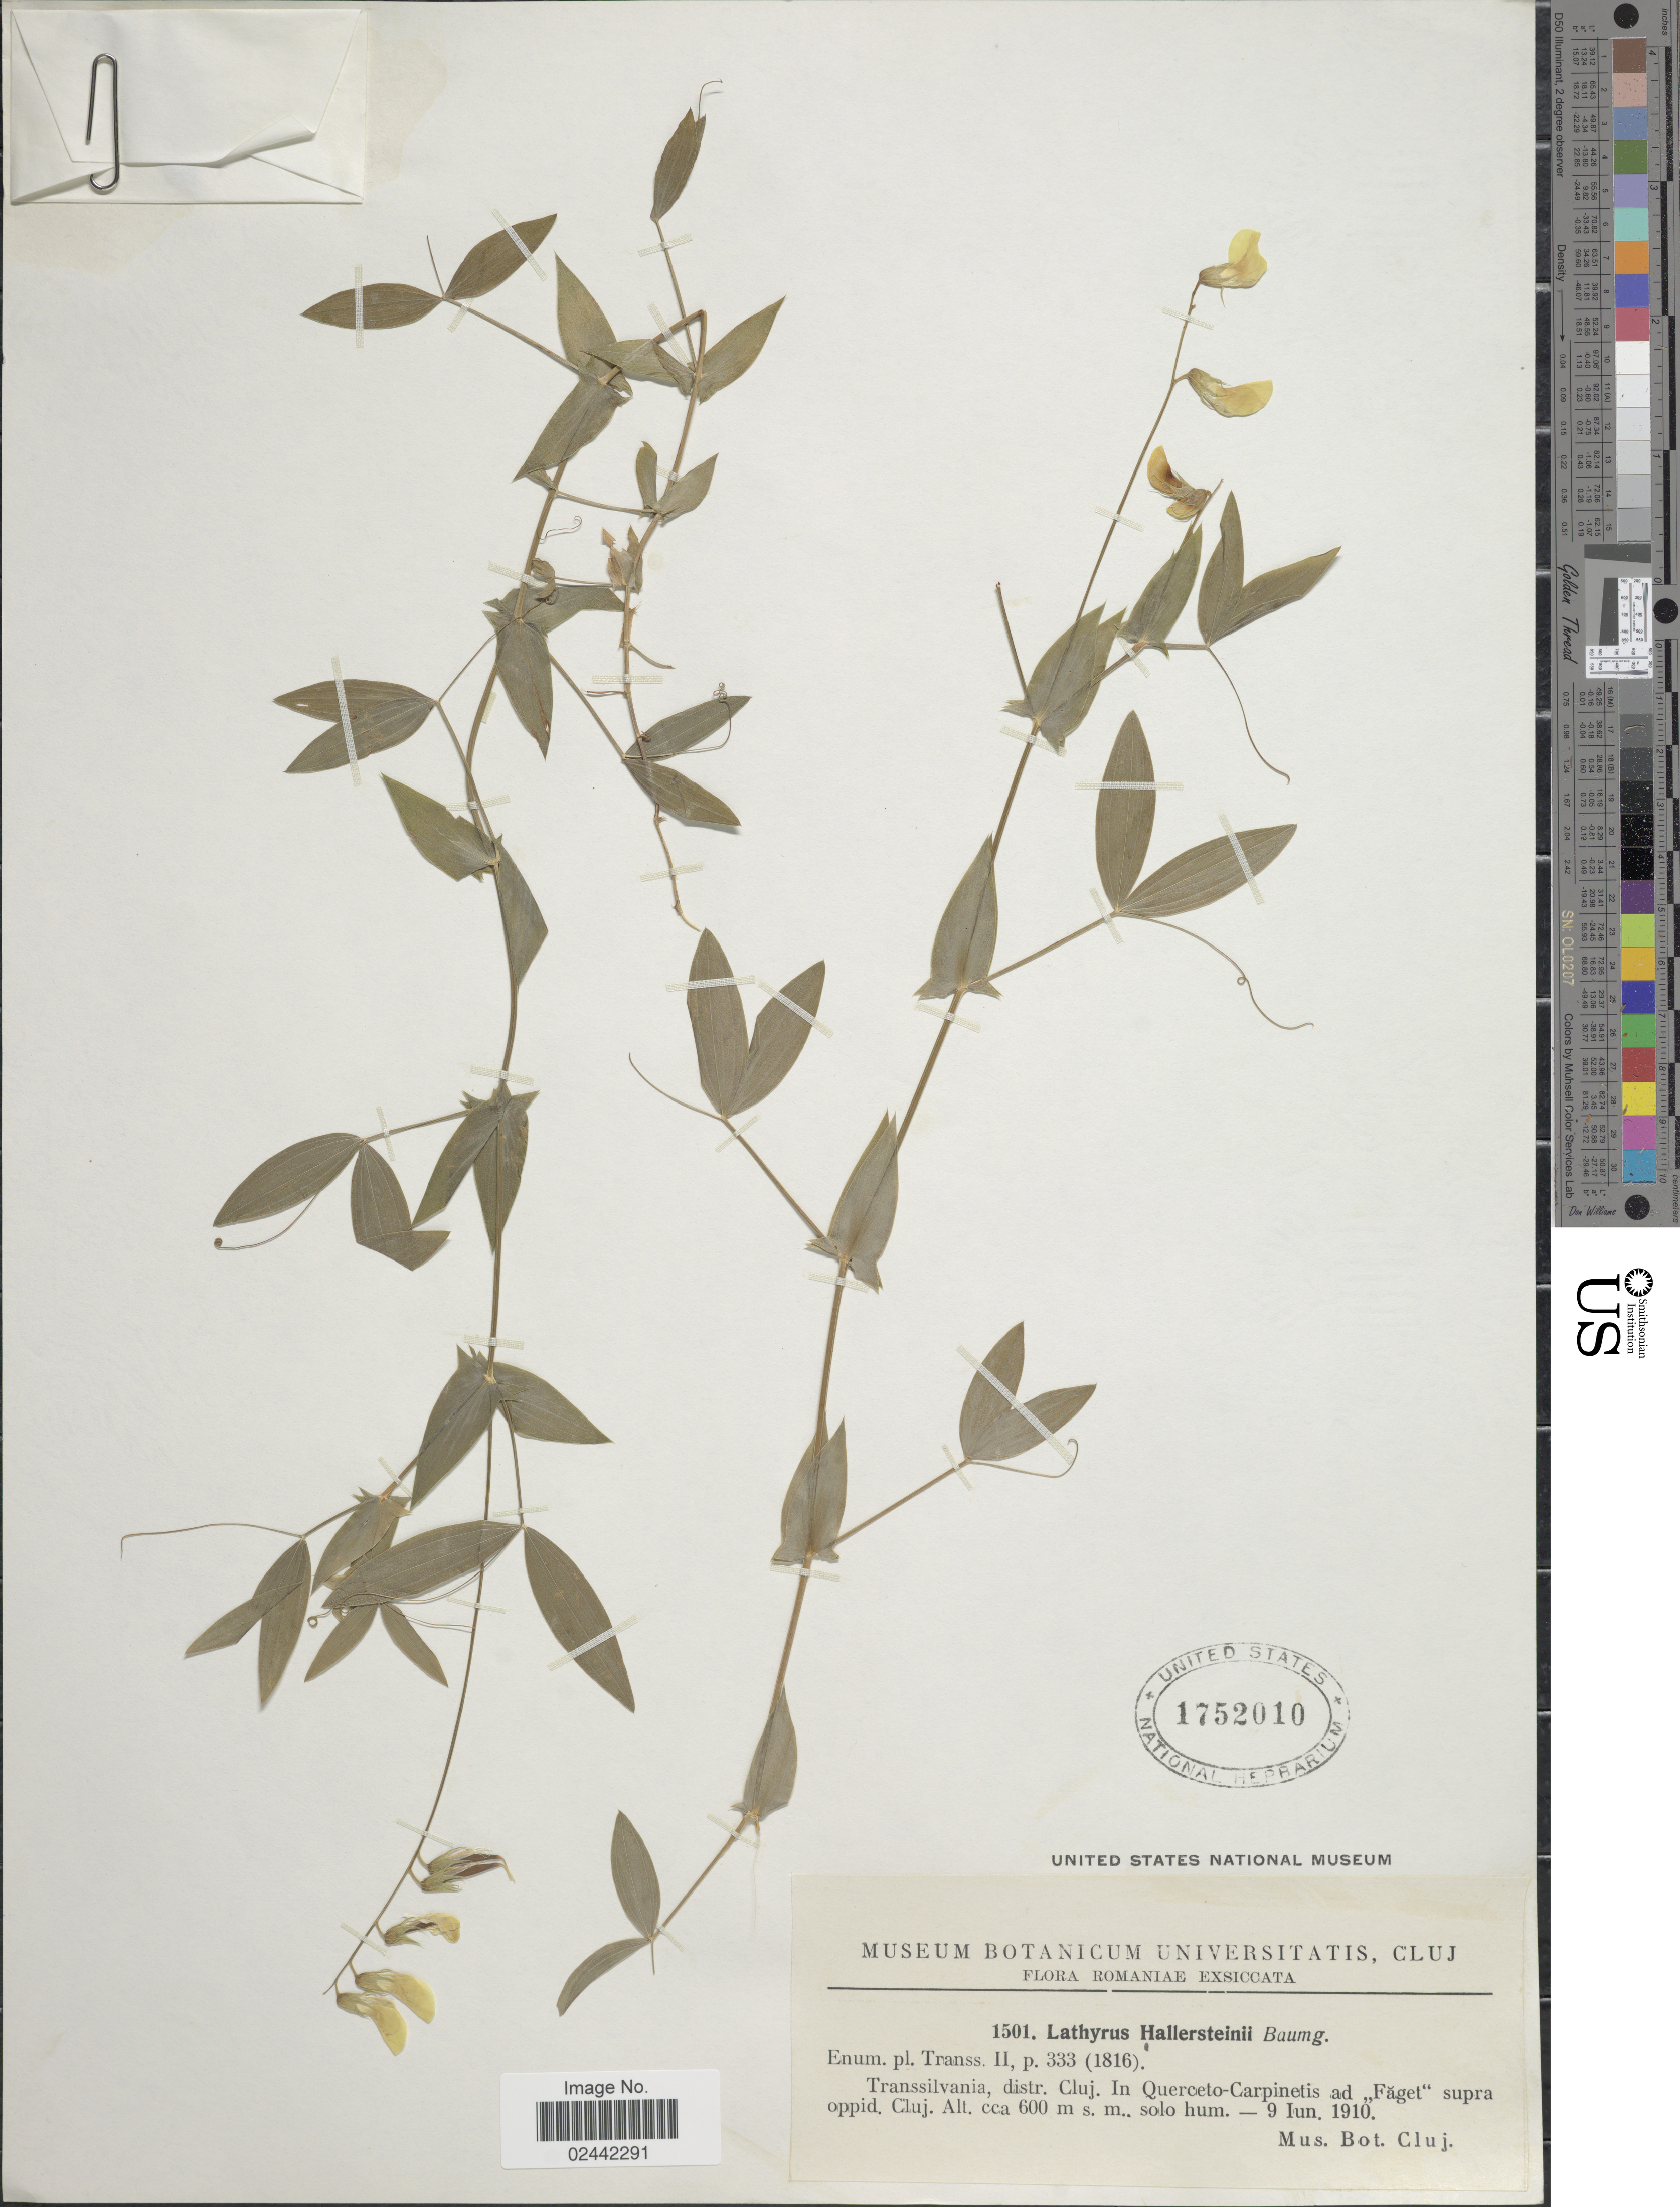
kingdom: Plantae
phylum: Tracheophyta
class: Magnoliopsida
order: Fabales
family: Fabaceae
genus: Lathyrus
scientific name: Lathyrus hallersteinii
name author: Baumg.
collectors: Mus. Bot. Cluj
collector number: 1501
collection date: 1910-09-06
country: Romania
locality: Romaniae. Transsilvania, distr. Cluj. In Querceto - Carpenitis ad Faget supra oppid. Cluj.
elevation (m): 600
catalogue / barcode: US 1752010